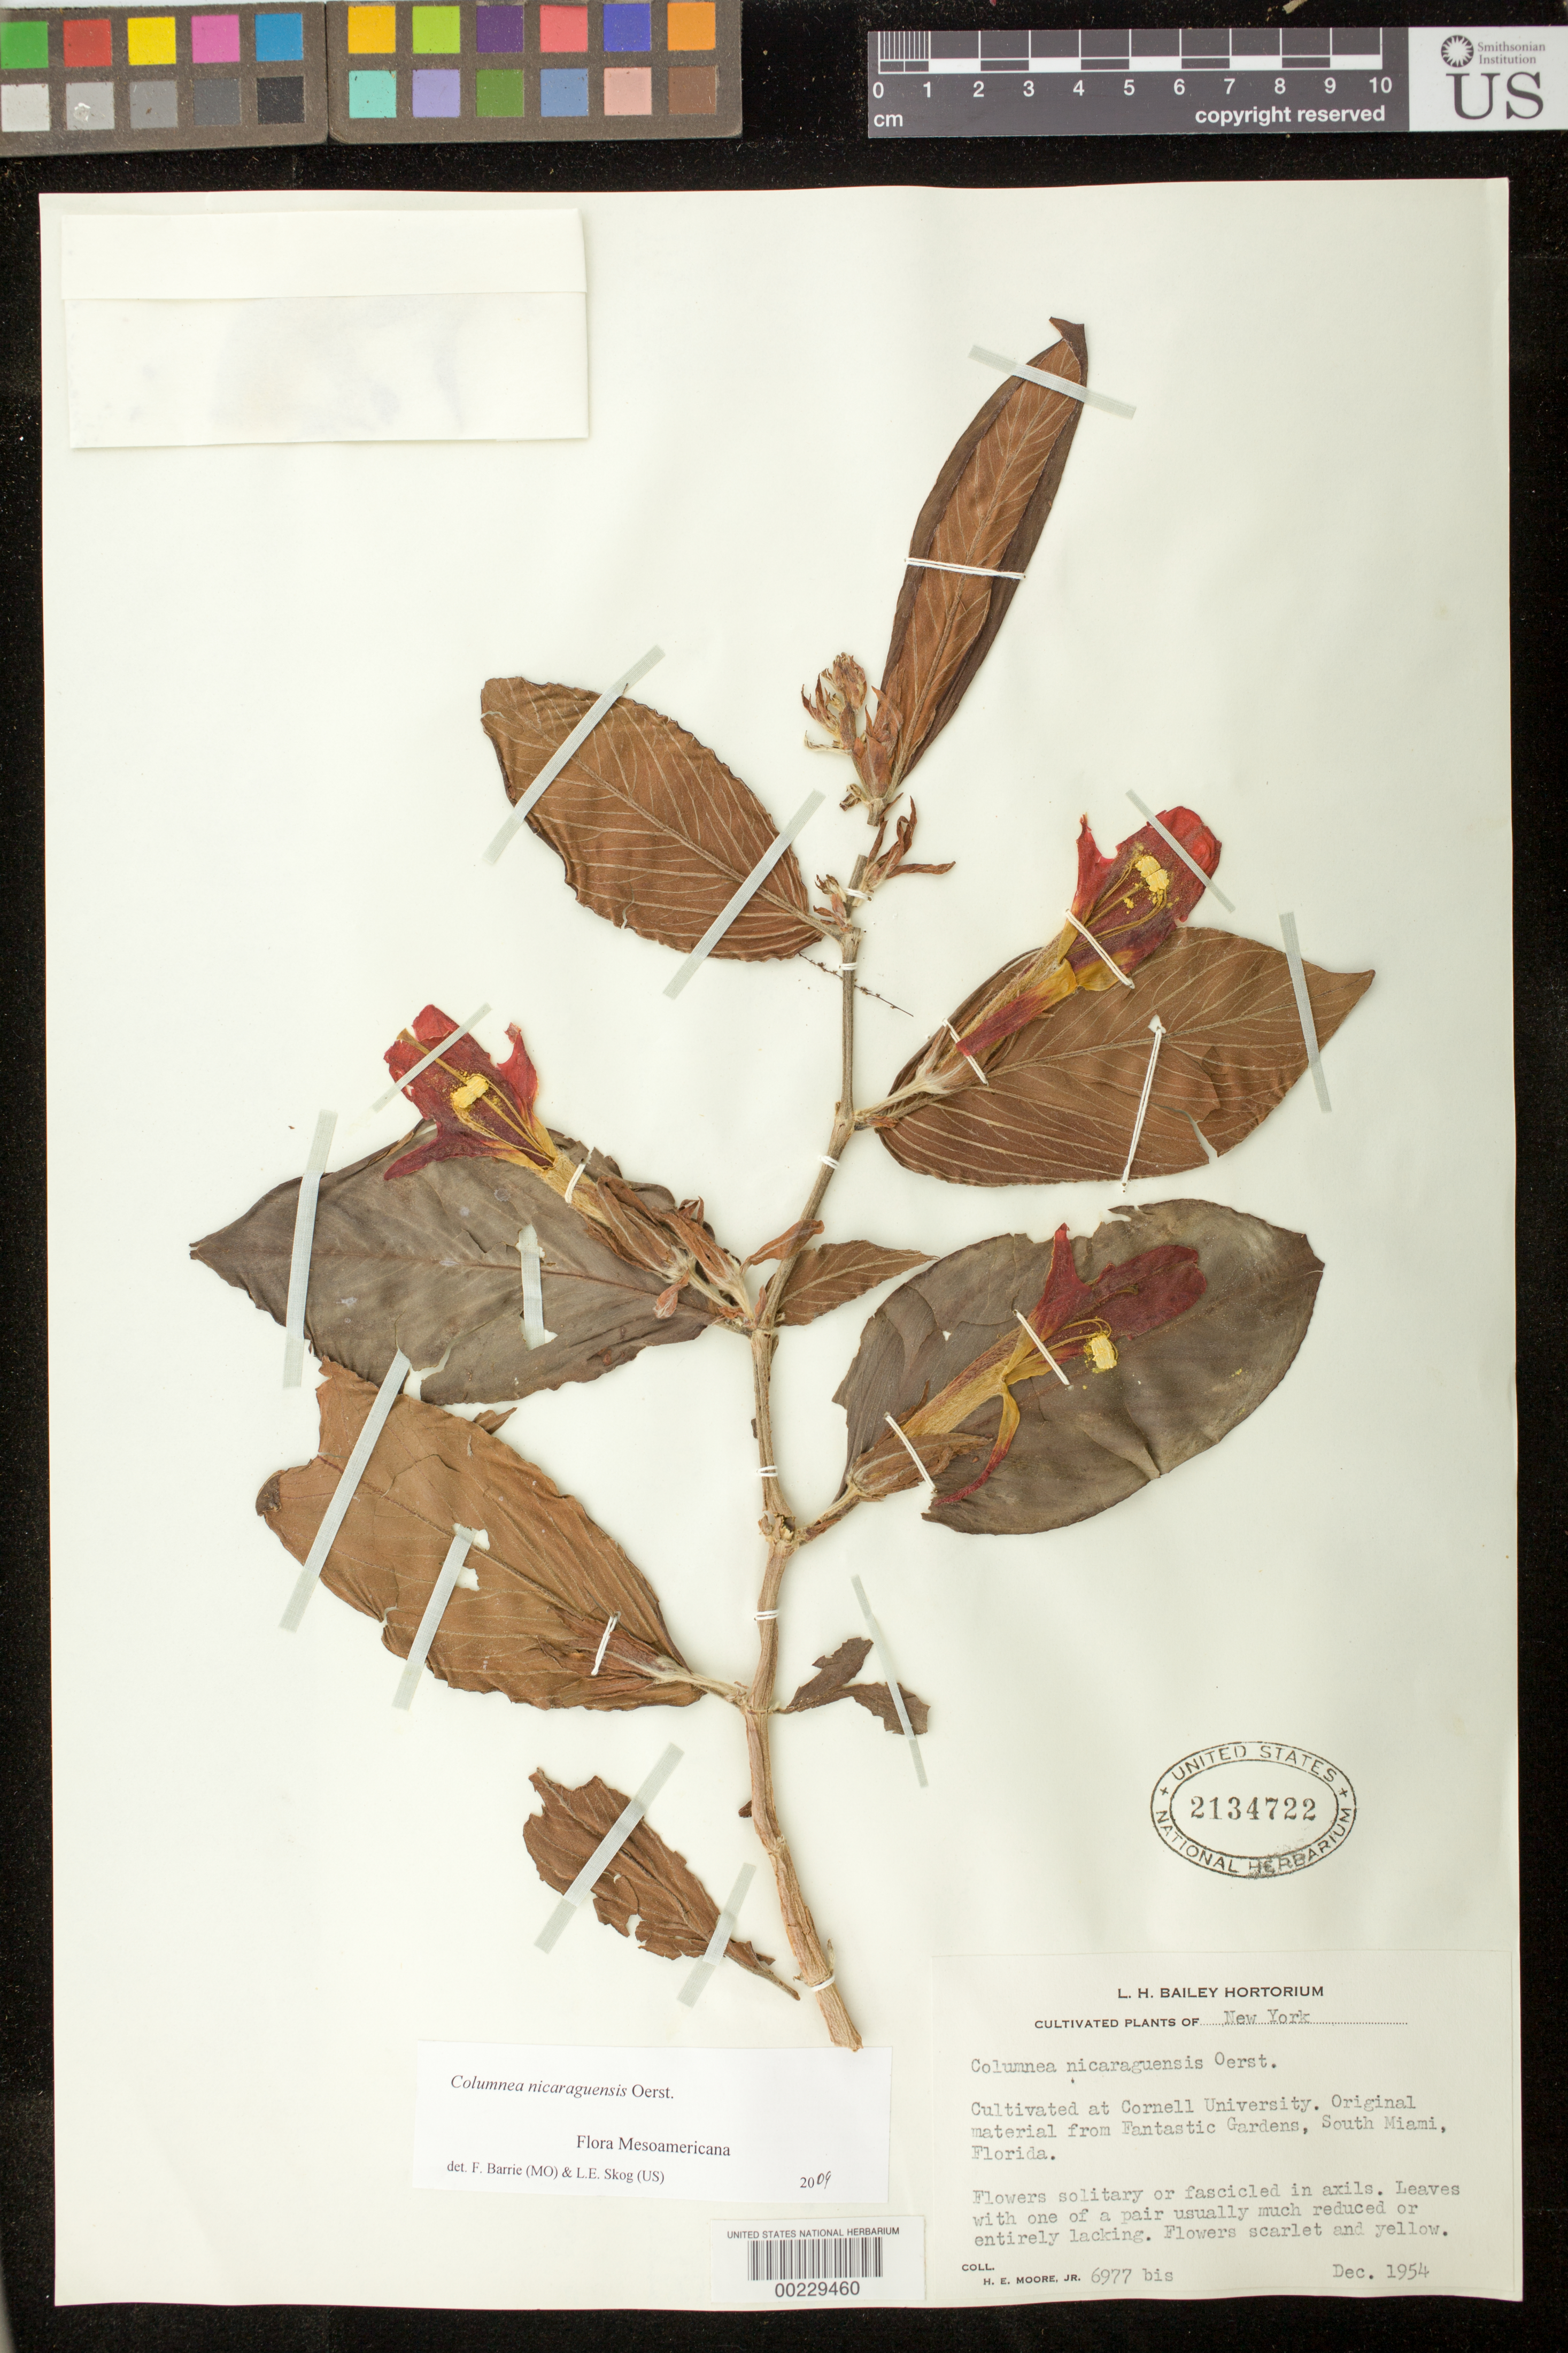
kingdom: Plantae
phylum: Tracheophyta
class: Magnoliopsida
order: Lamiales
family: Gesneriaceae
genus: Columnea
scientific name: Columnea nicaraguensis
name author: Oerst.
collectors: H. E. Moore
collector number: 6977 bis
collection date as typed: Dec 1954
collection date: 1954-12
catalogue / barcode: US 2134722